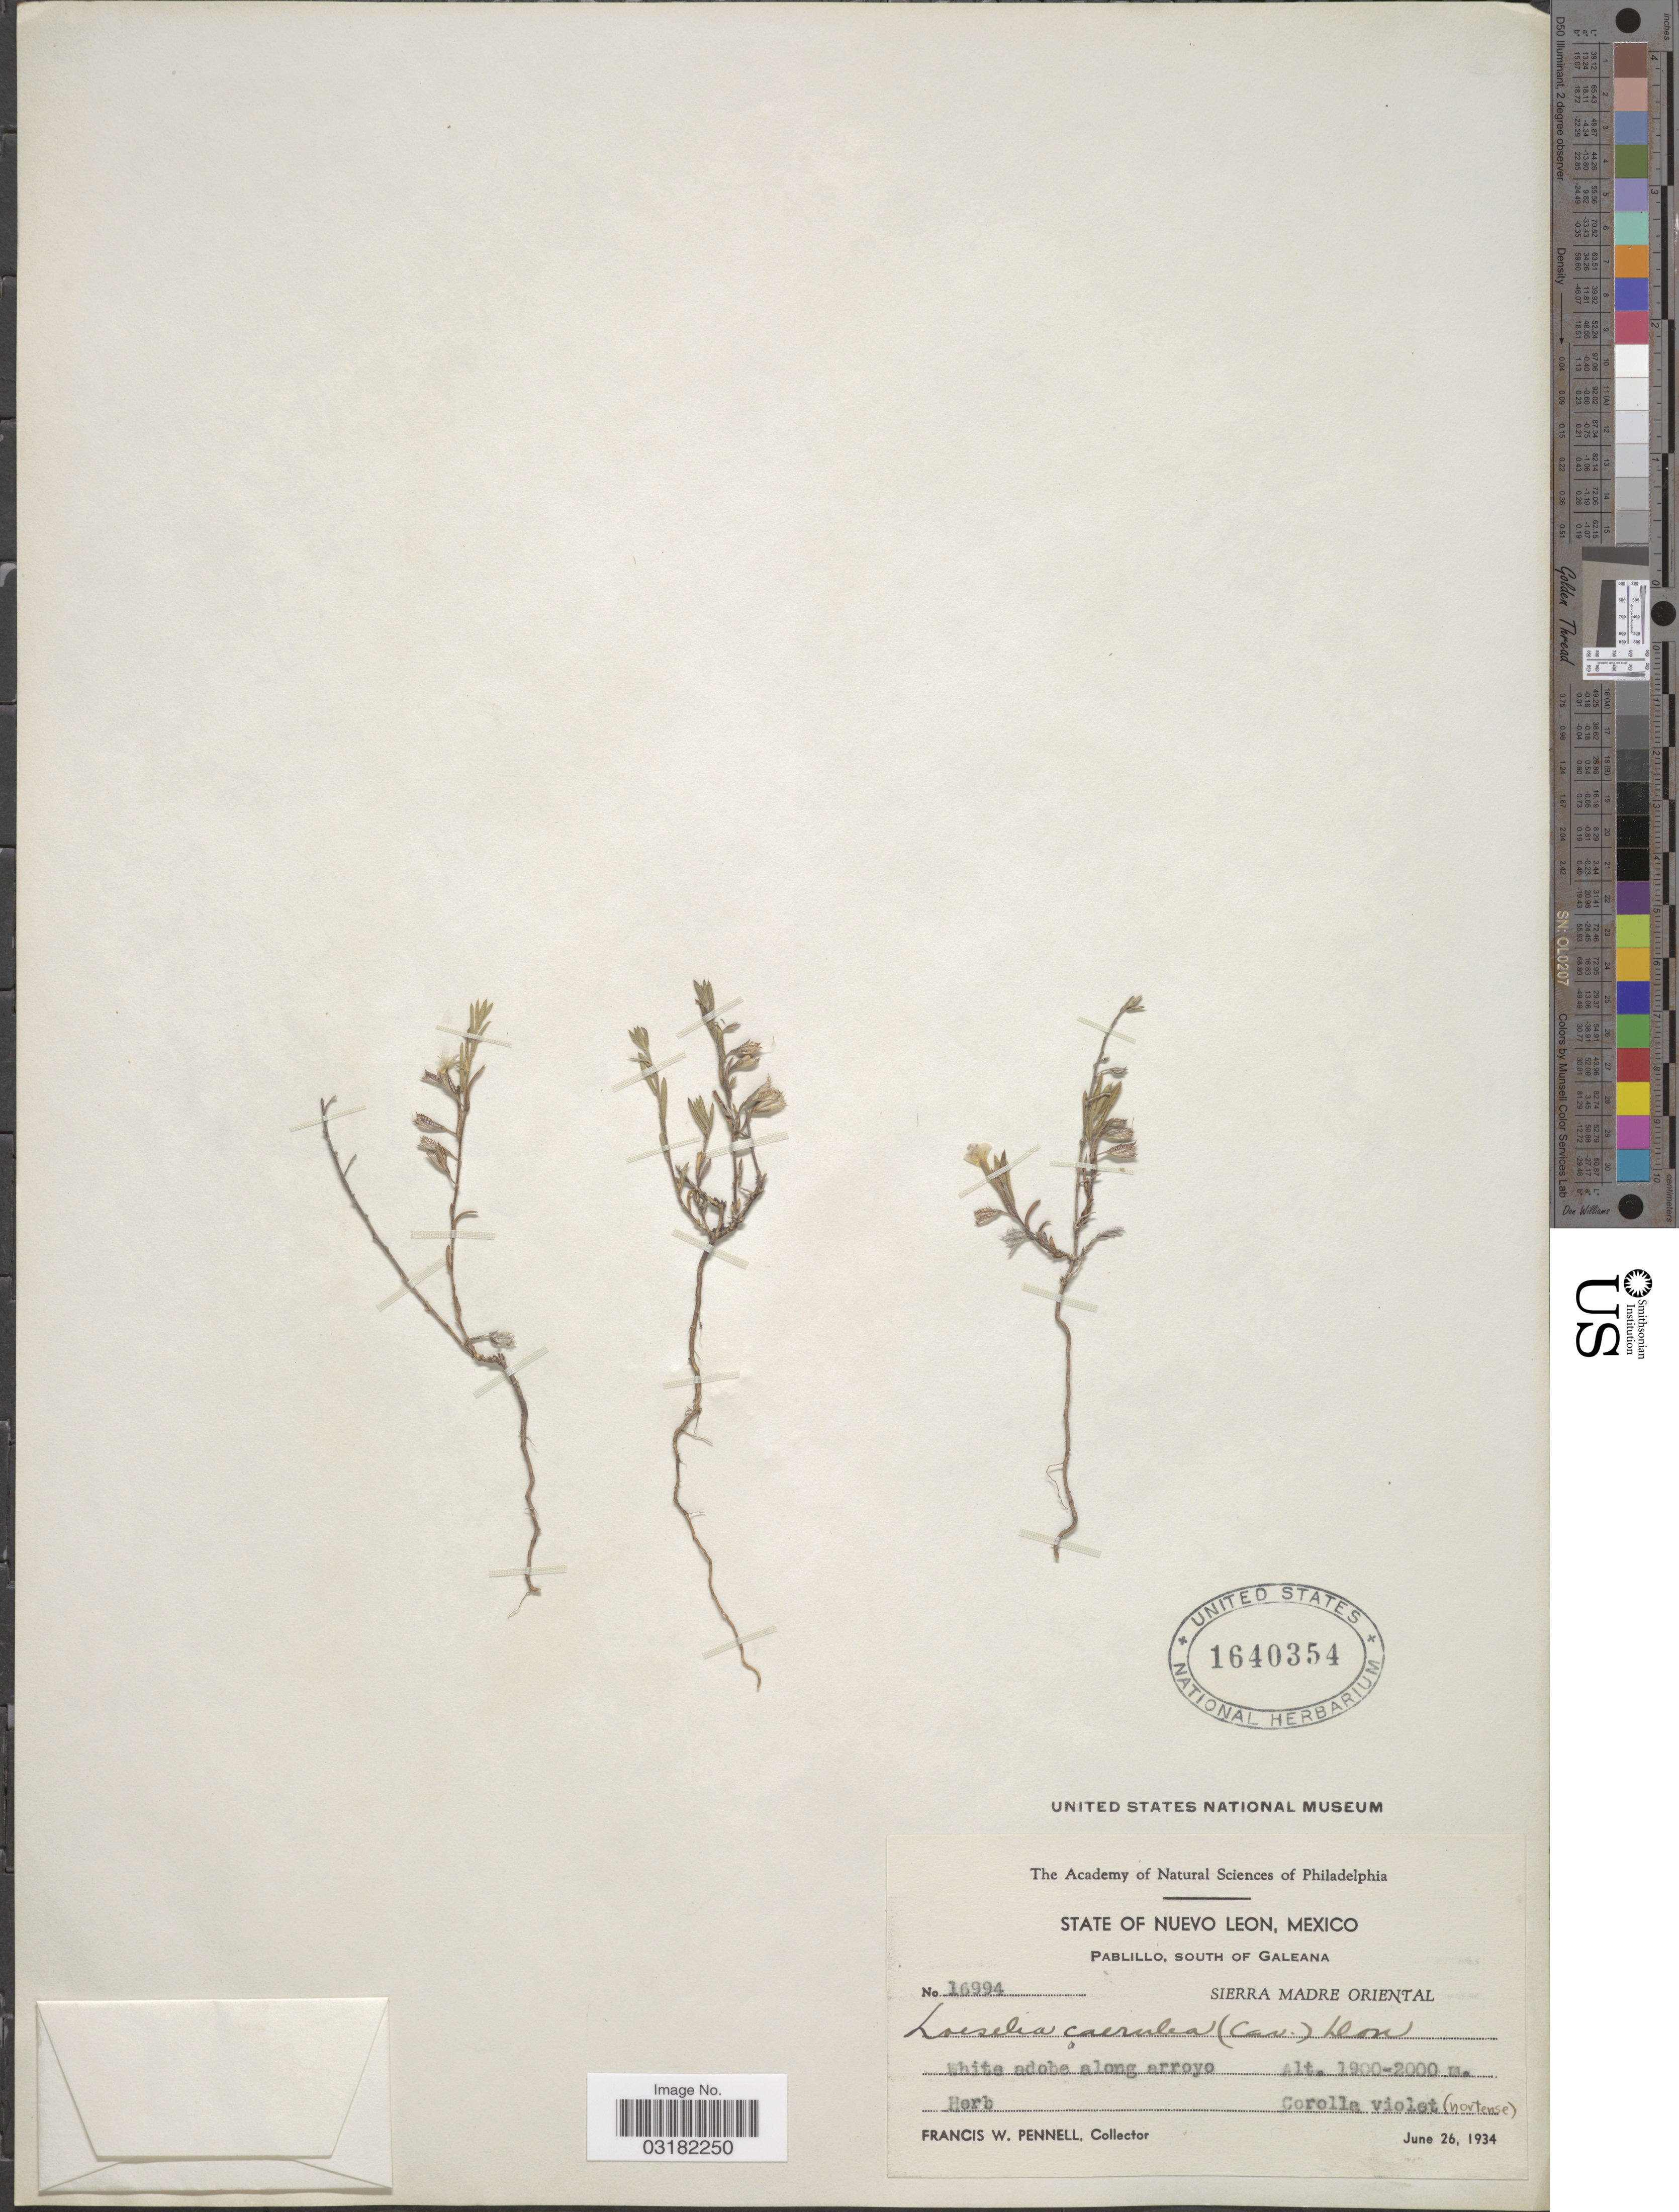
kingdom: Plantae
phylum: Tracheophyta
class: Magnoliopsida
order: Ericales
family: Polemoniaceae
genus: Loeselia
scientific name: Loeselia caerulea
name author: (Cav.) G. Don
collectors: F. W. Pennell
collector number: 16994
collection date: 1934-06-26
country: Mexico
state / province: Nuevo León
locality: Pablillo, South of Galeana, Sierra Madre Oriental.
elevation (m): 1900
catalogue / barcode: US 1640354